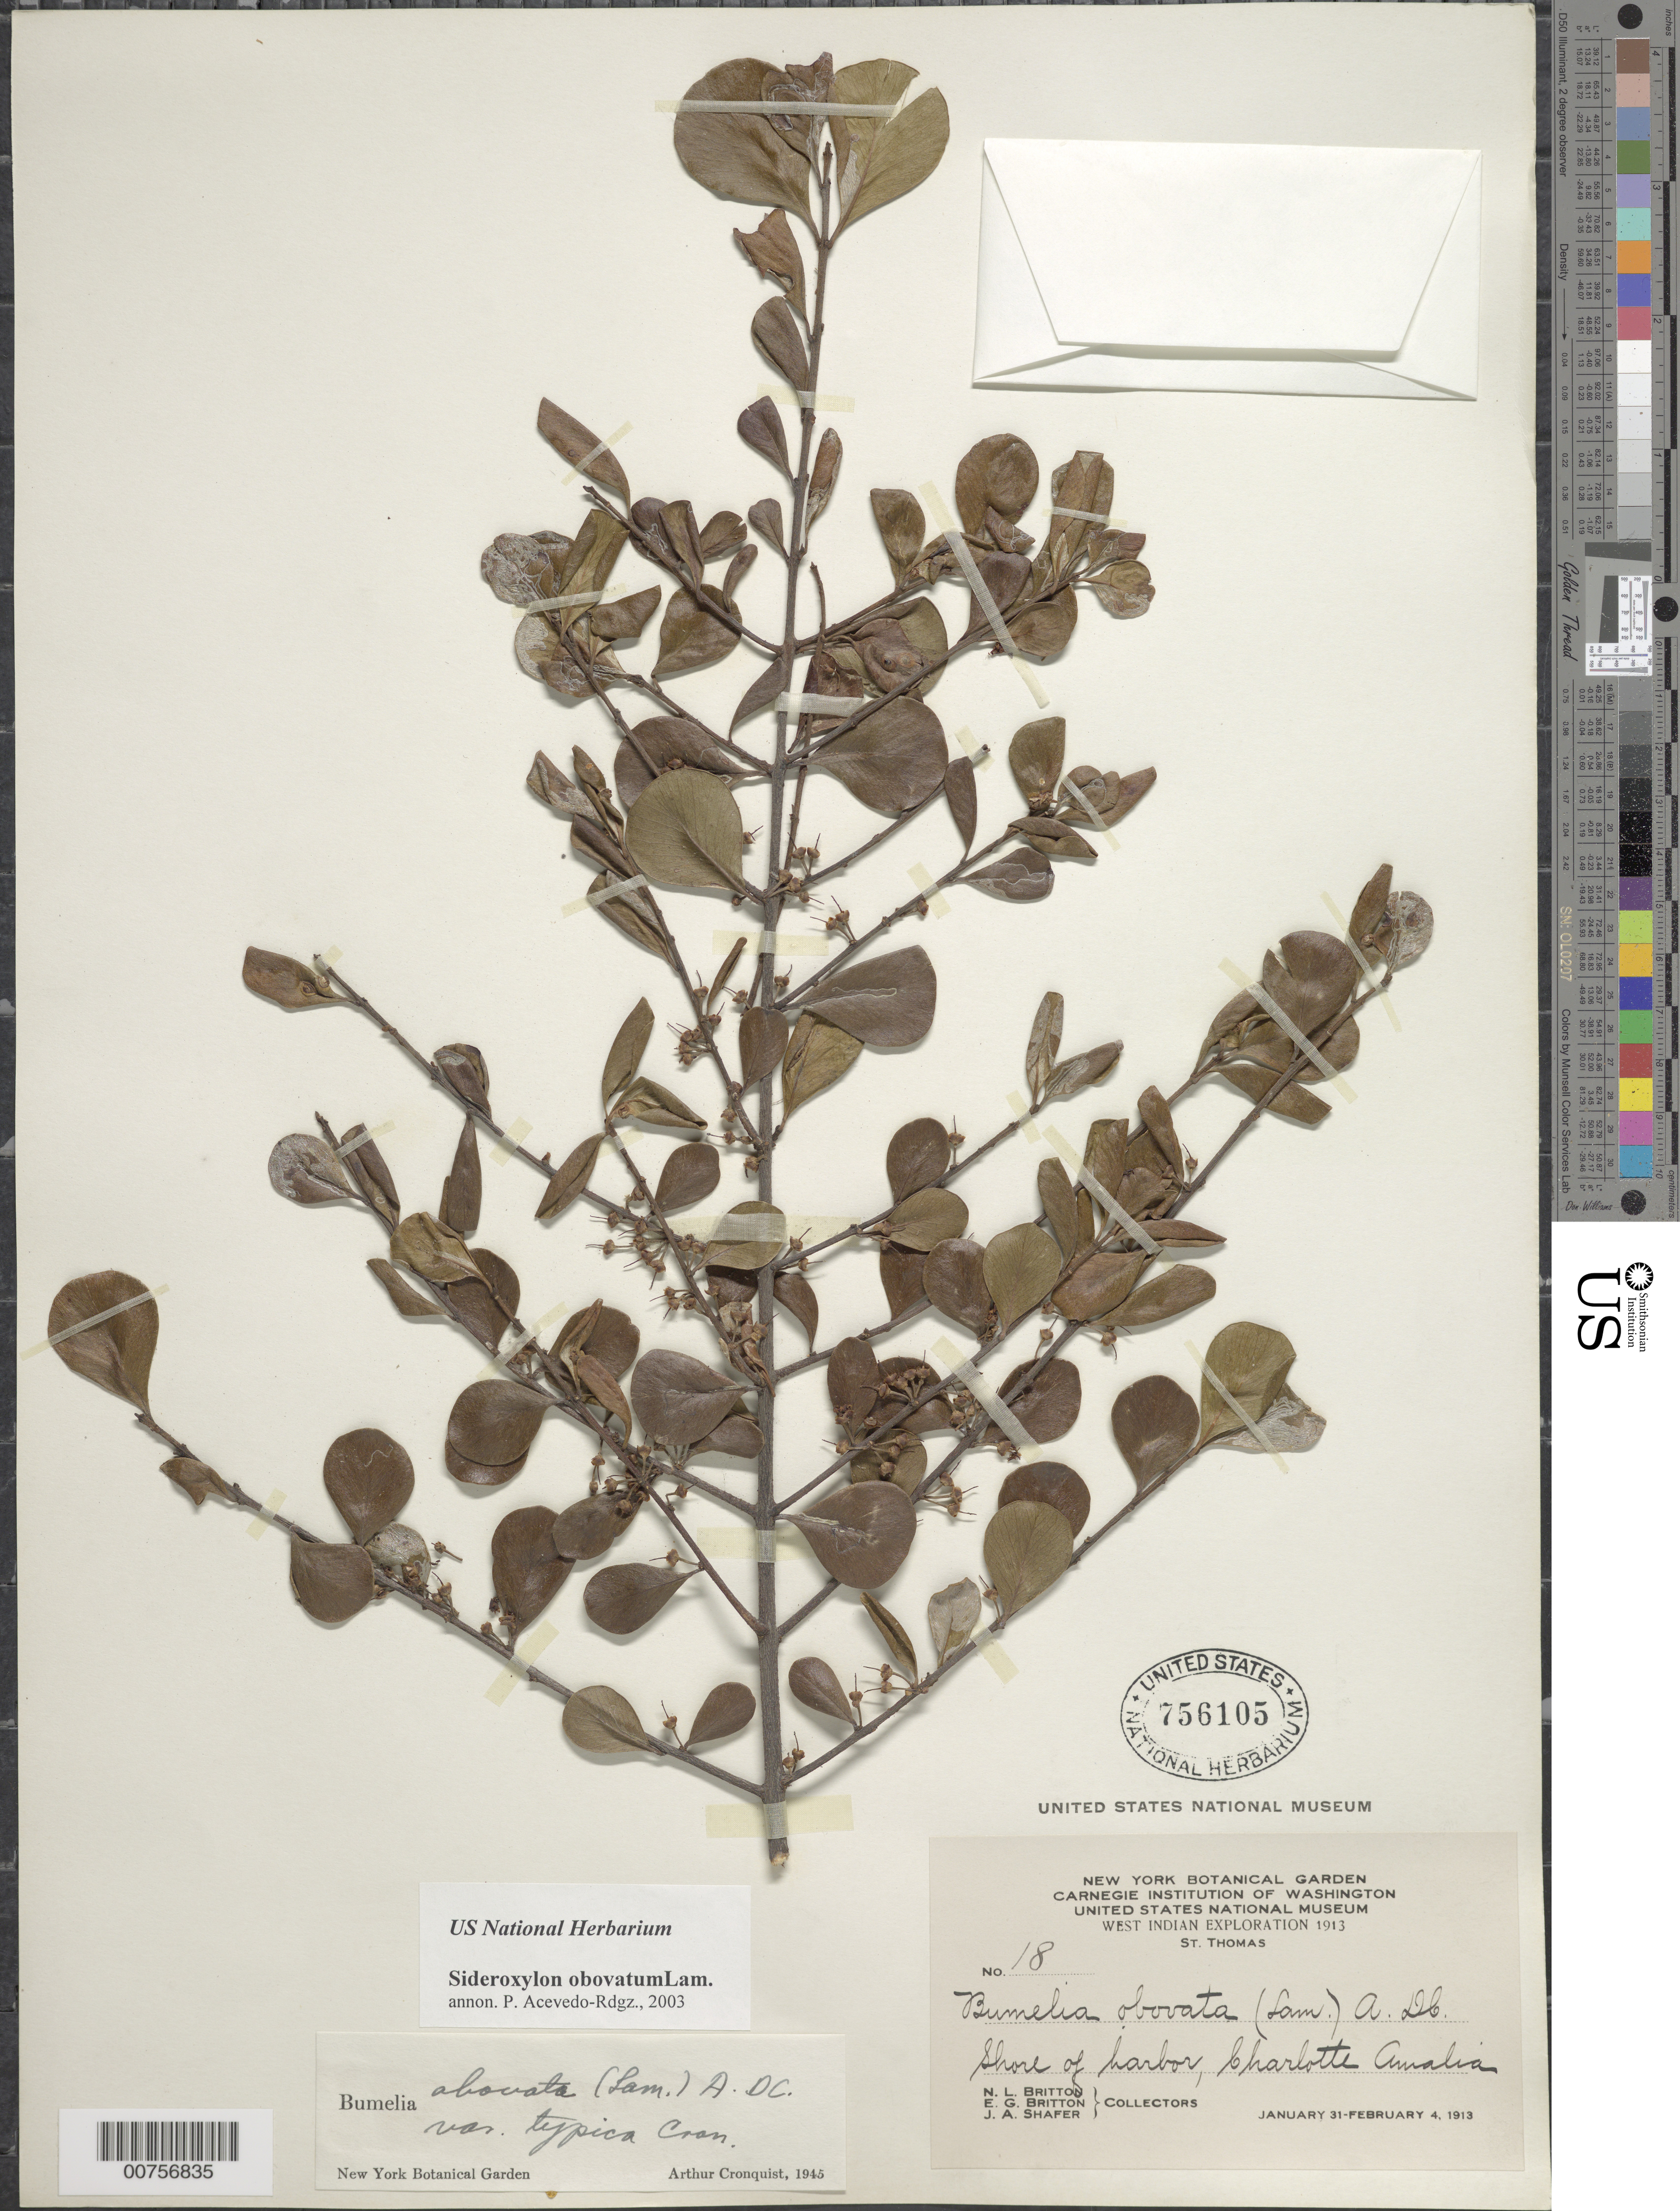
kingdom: Plantae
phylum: Tracheophyta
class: Magnoliopsida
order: Ericales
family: Sapotaceae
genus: Sideroxylon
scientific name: Sideroxylon obovatum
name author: Lam.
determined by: Acevedo-Rodríguez, P., (BOT), Smithsonian Institution - National Museum of Natural History (UNITED STATES)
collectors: N. Britton, E. G. Britton & J. A. Shafer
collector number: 18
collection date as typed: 31 Jan 1913 to 04 Feb 1913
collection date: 1913-01-31/1913-02-04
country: U.S. Virgin Islands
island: St. Thomas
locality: Shore of harbor, Charlotte Amalia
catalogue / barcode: US 756105